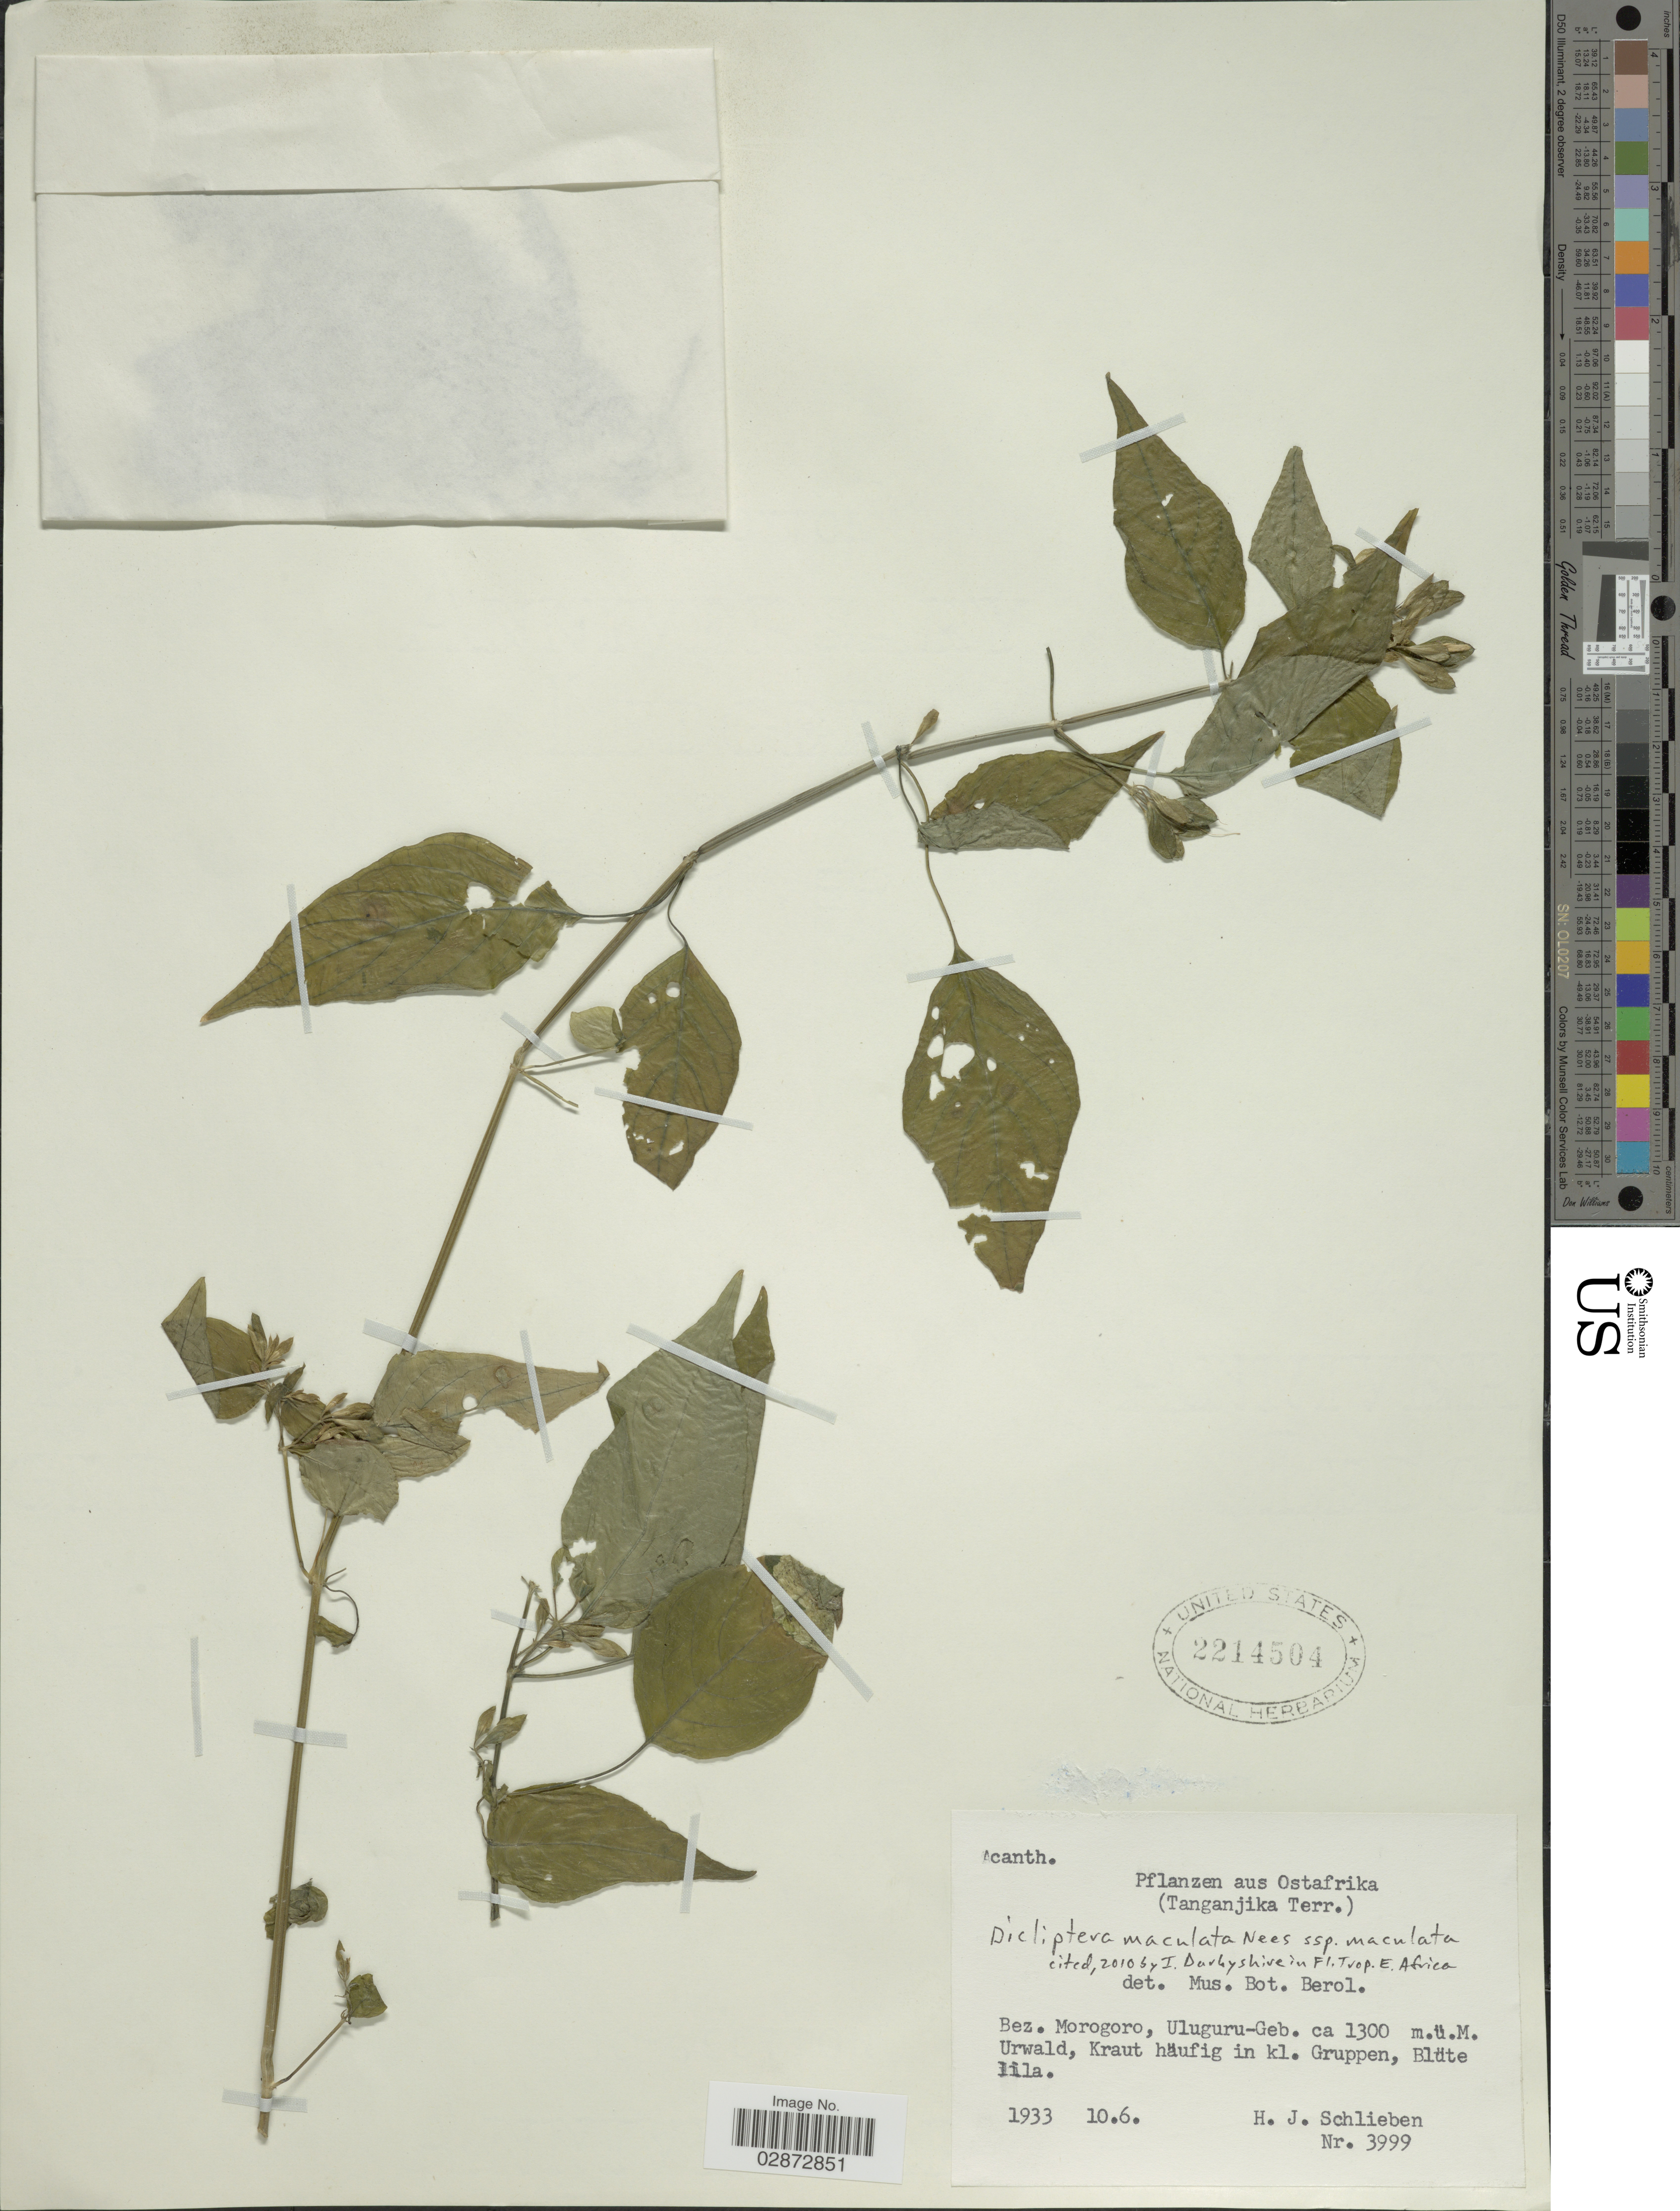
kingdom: Plantae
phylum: Tracheophyta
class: Magnoliopsida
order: Lamiales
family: Acanthaceae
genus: Dicliptera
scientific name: Dicliptera maculata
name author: Nees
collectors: H. J. Schlieben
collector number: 3999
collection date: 1933-06-10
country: Tanzania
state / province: Morogoro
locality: Ostafrika (Tanganjika Terr.), Bez. Morogoro, Uluguru-Geb.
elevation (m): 1300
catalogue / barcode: US 2214504